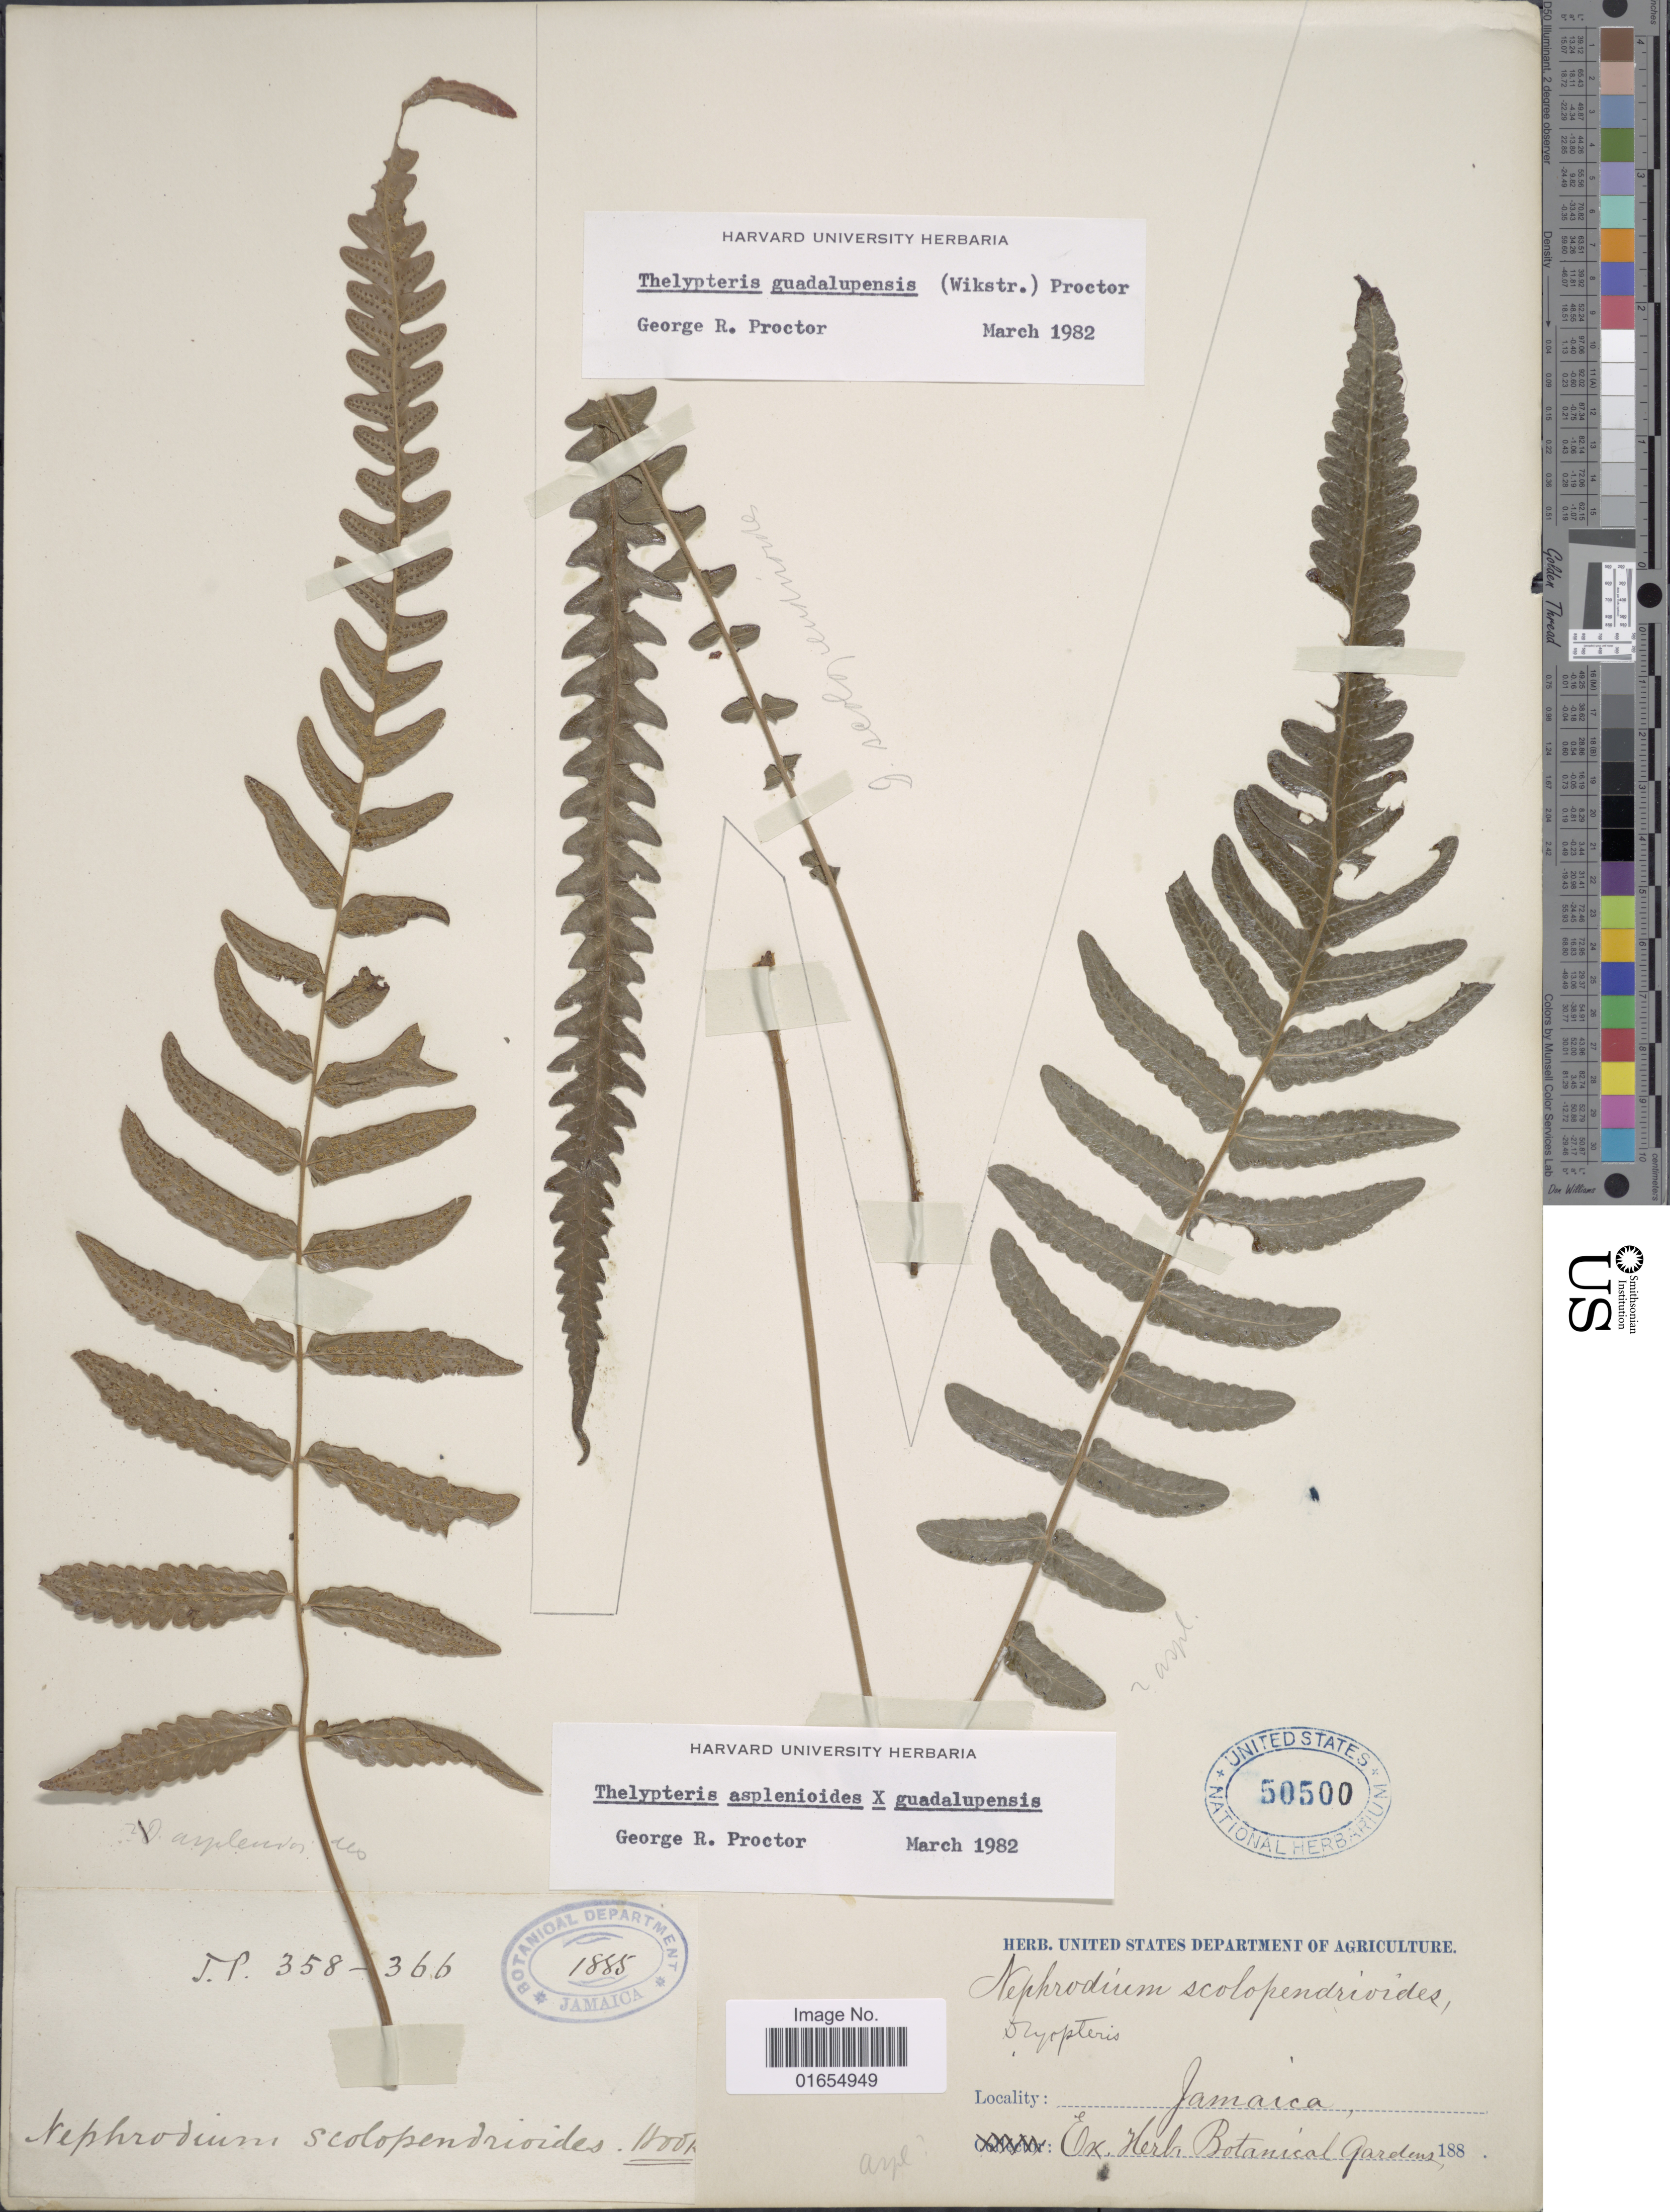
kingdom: Plantae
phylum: Tracheophyta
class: Polypodiopsida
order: Polypodiales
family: Thelypteridaceae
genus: Goniopteris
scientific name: Goniopteris retroflexa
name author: (L.) Pic. Serm.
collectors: ex herb. Bot. Gard.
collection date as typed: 188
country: Jamaica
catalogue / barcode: US 50500